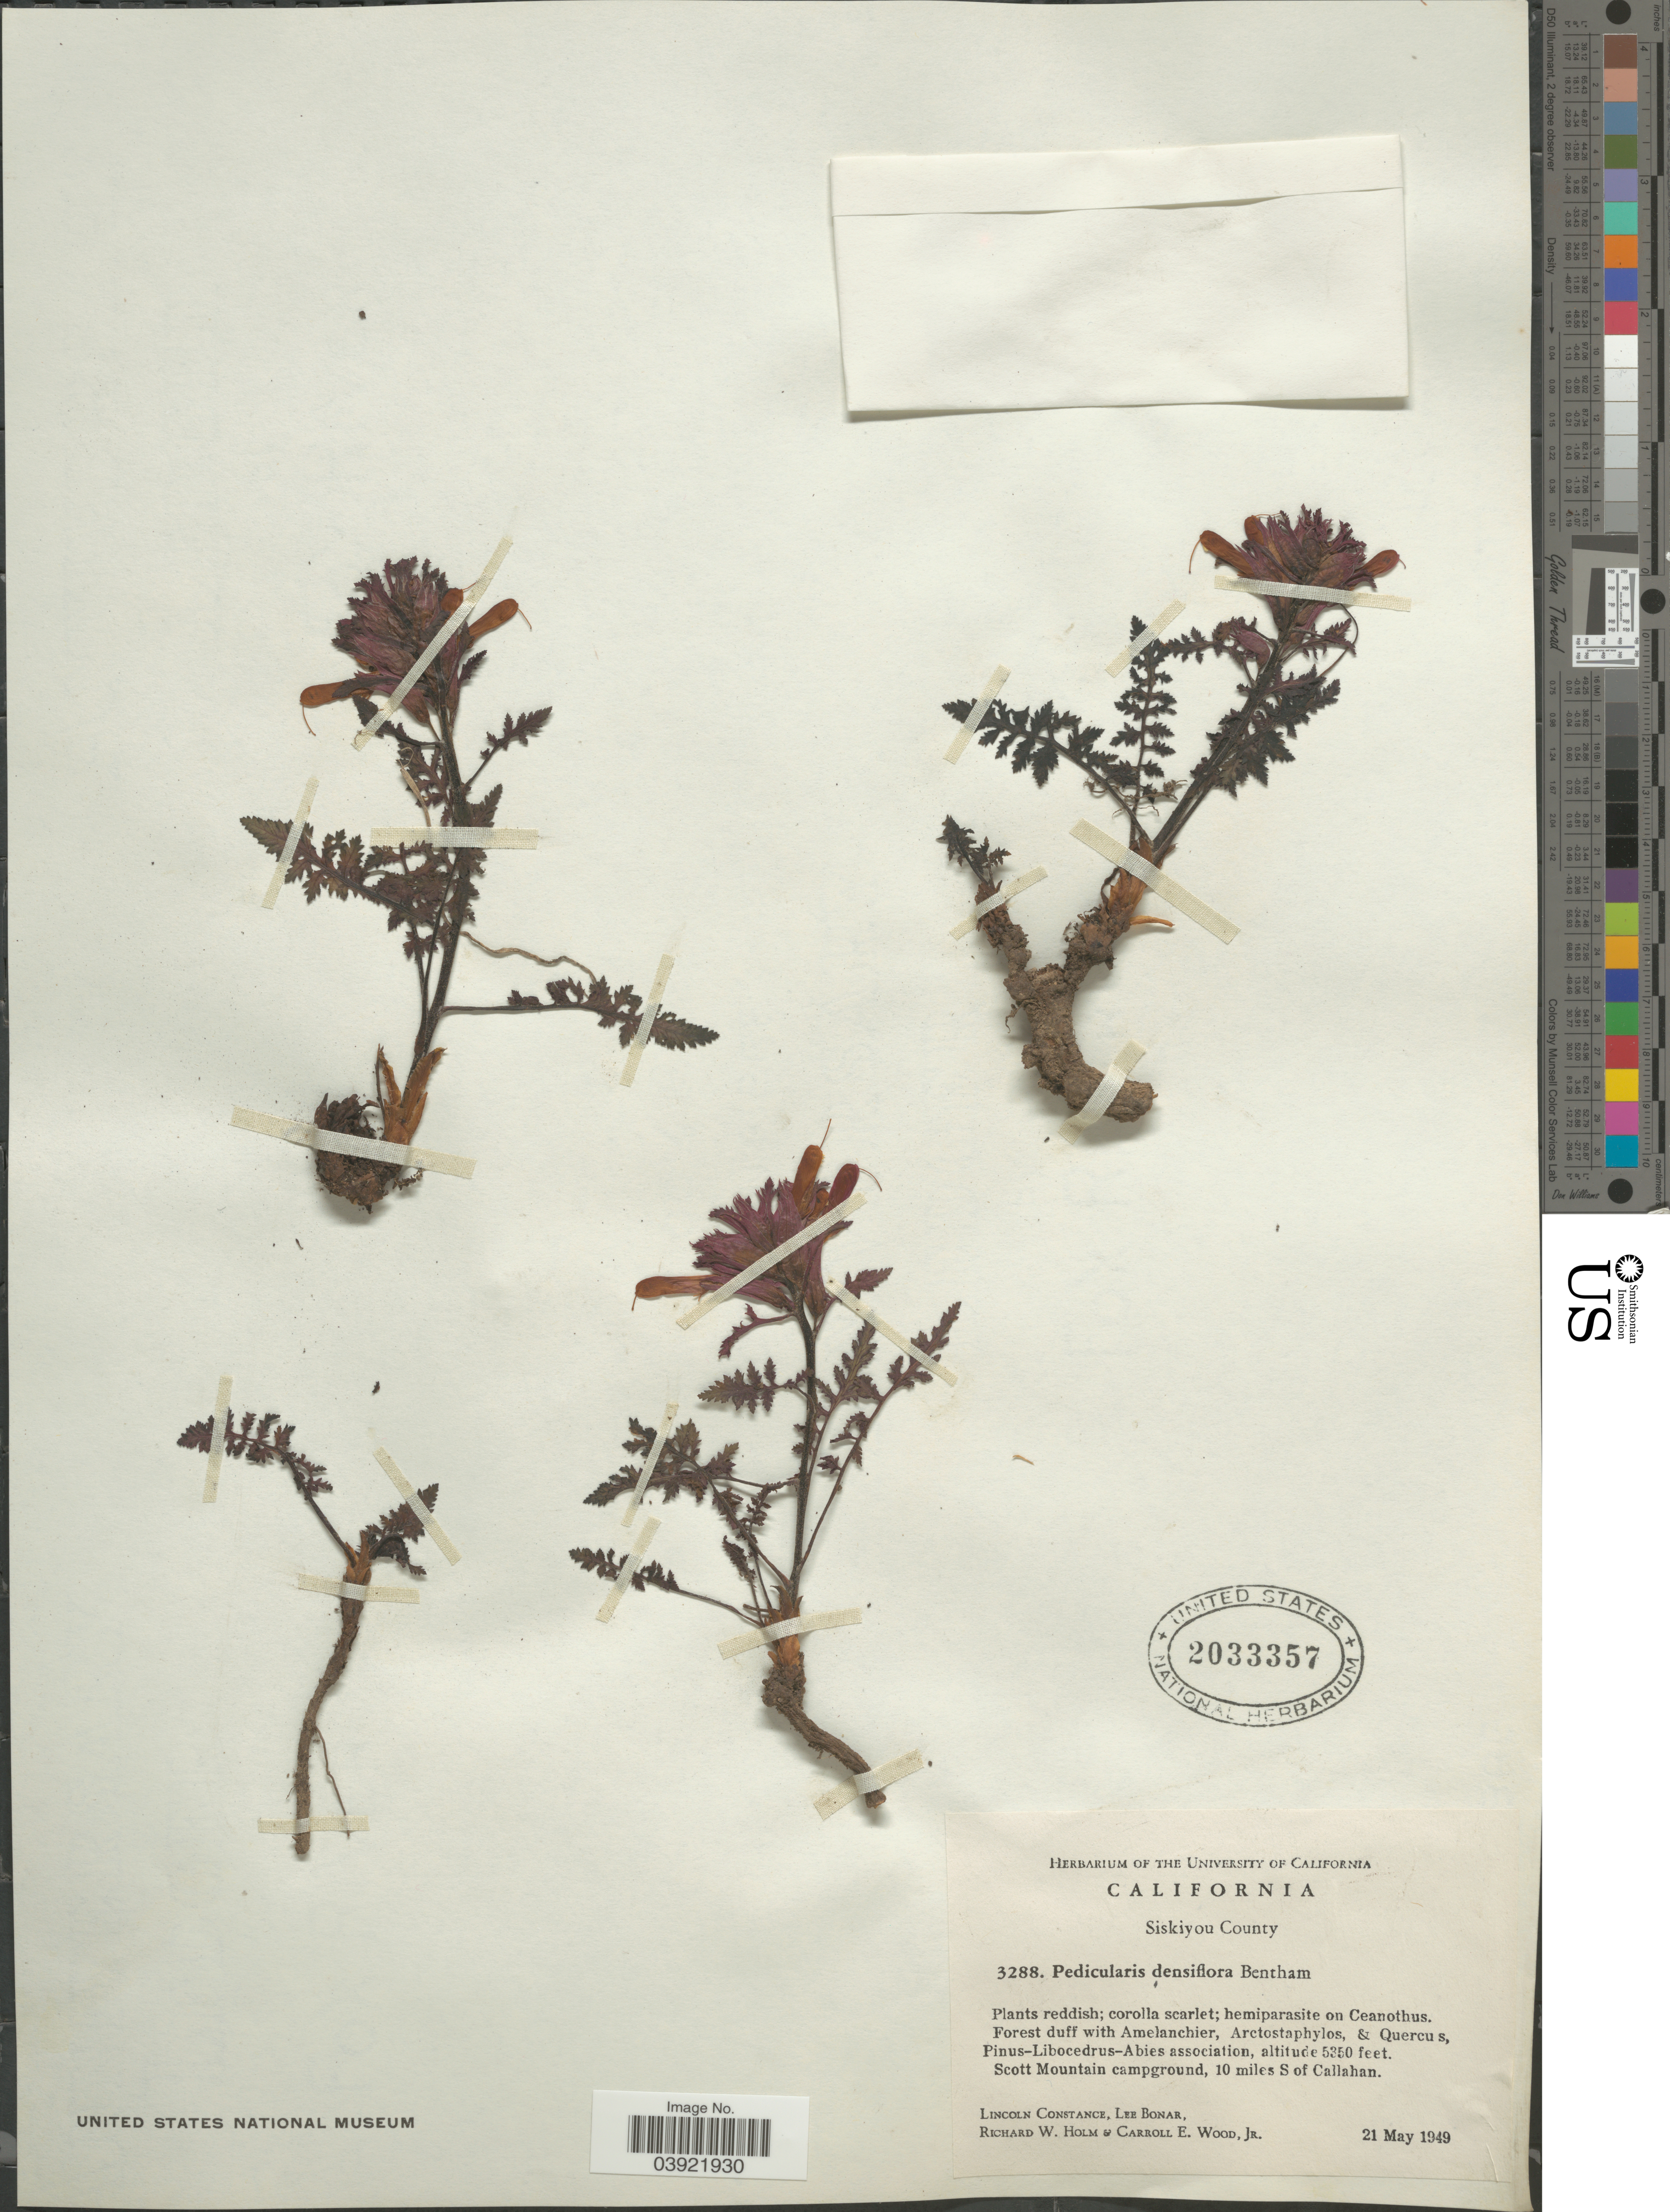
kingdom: Plantae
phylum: Tracheophyta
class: Magnoliopsida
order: Lamiales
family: Orobanchaceae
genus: Pedicularis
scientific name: Pedicularis densiflora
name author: Benth.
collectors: L. Constance, L. Bonar, R. W. Holm & C. Wood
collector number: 3288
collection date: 1949-05-21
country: United States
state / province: California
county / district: Siskiyou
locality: Siskiyou County. Scott Mountain campground, 10 miles S of Callahan.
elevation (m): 1631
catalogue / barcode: US 2033357